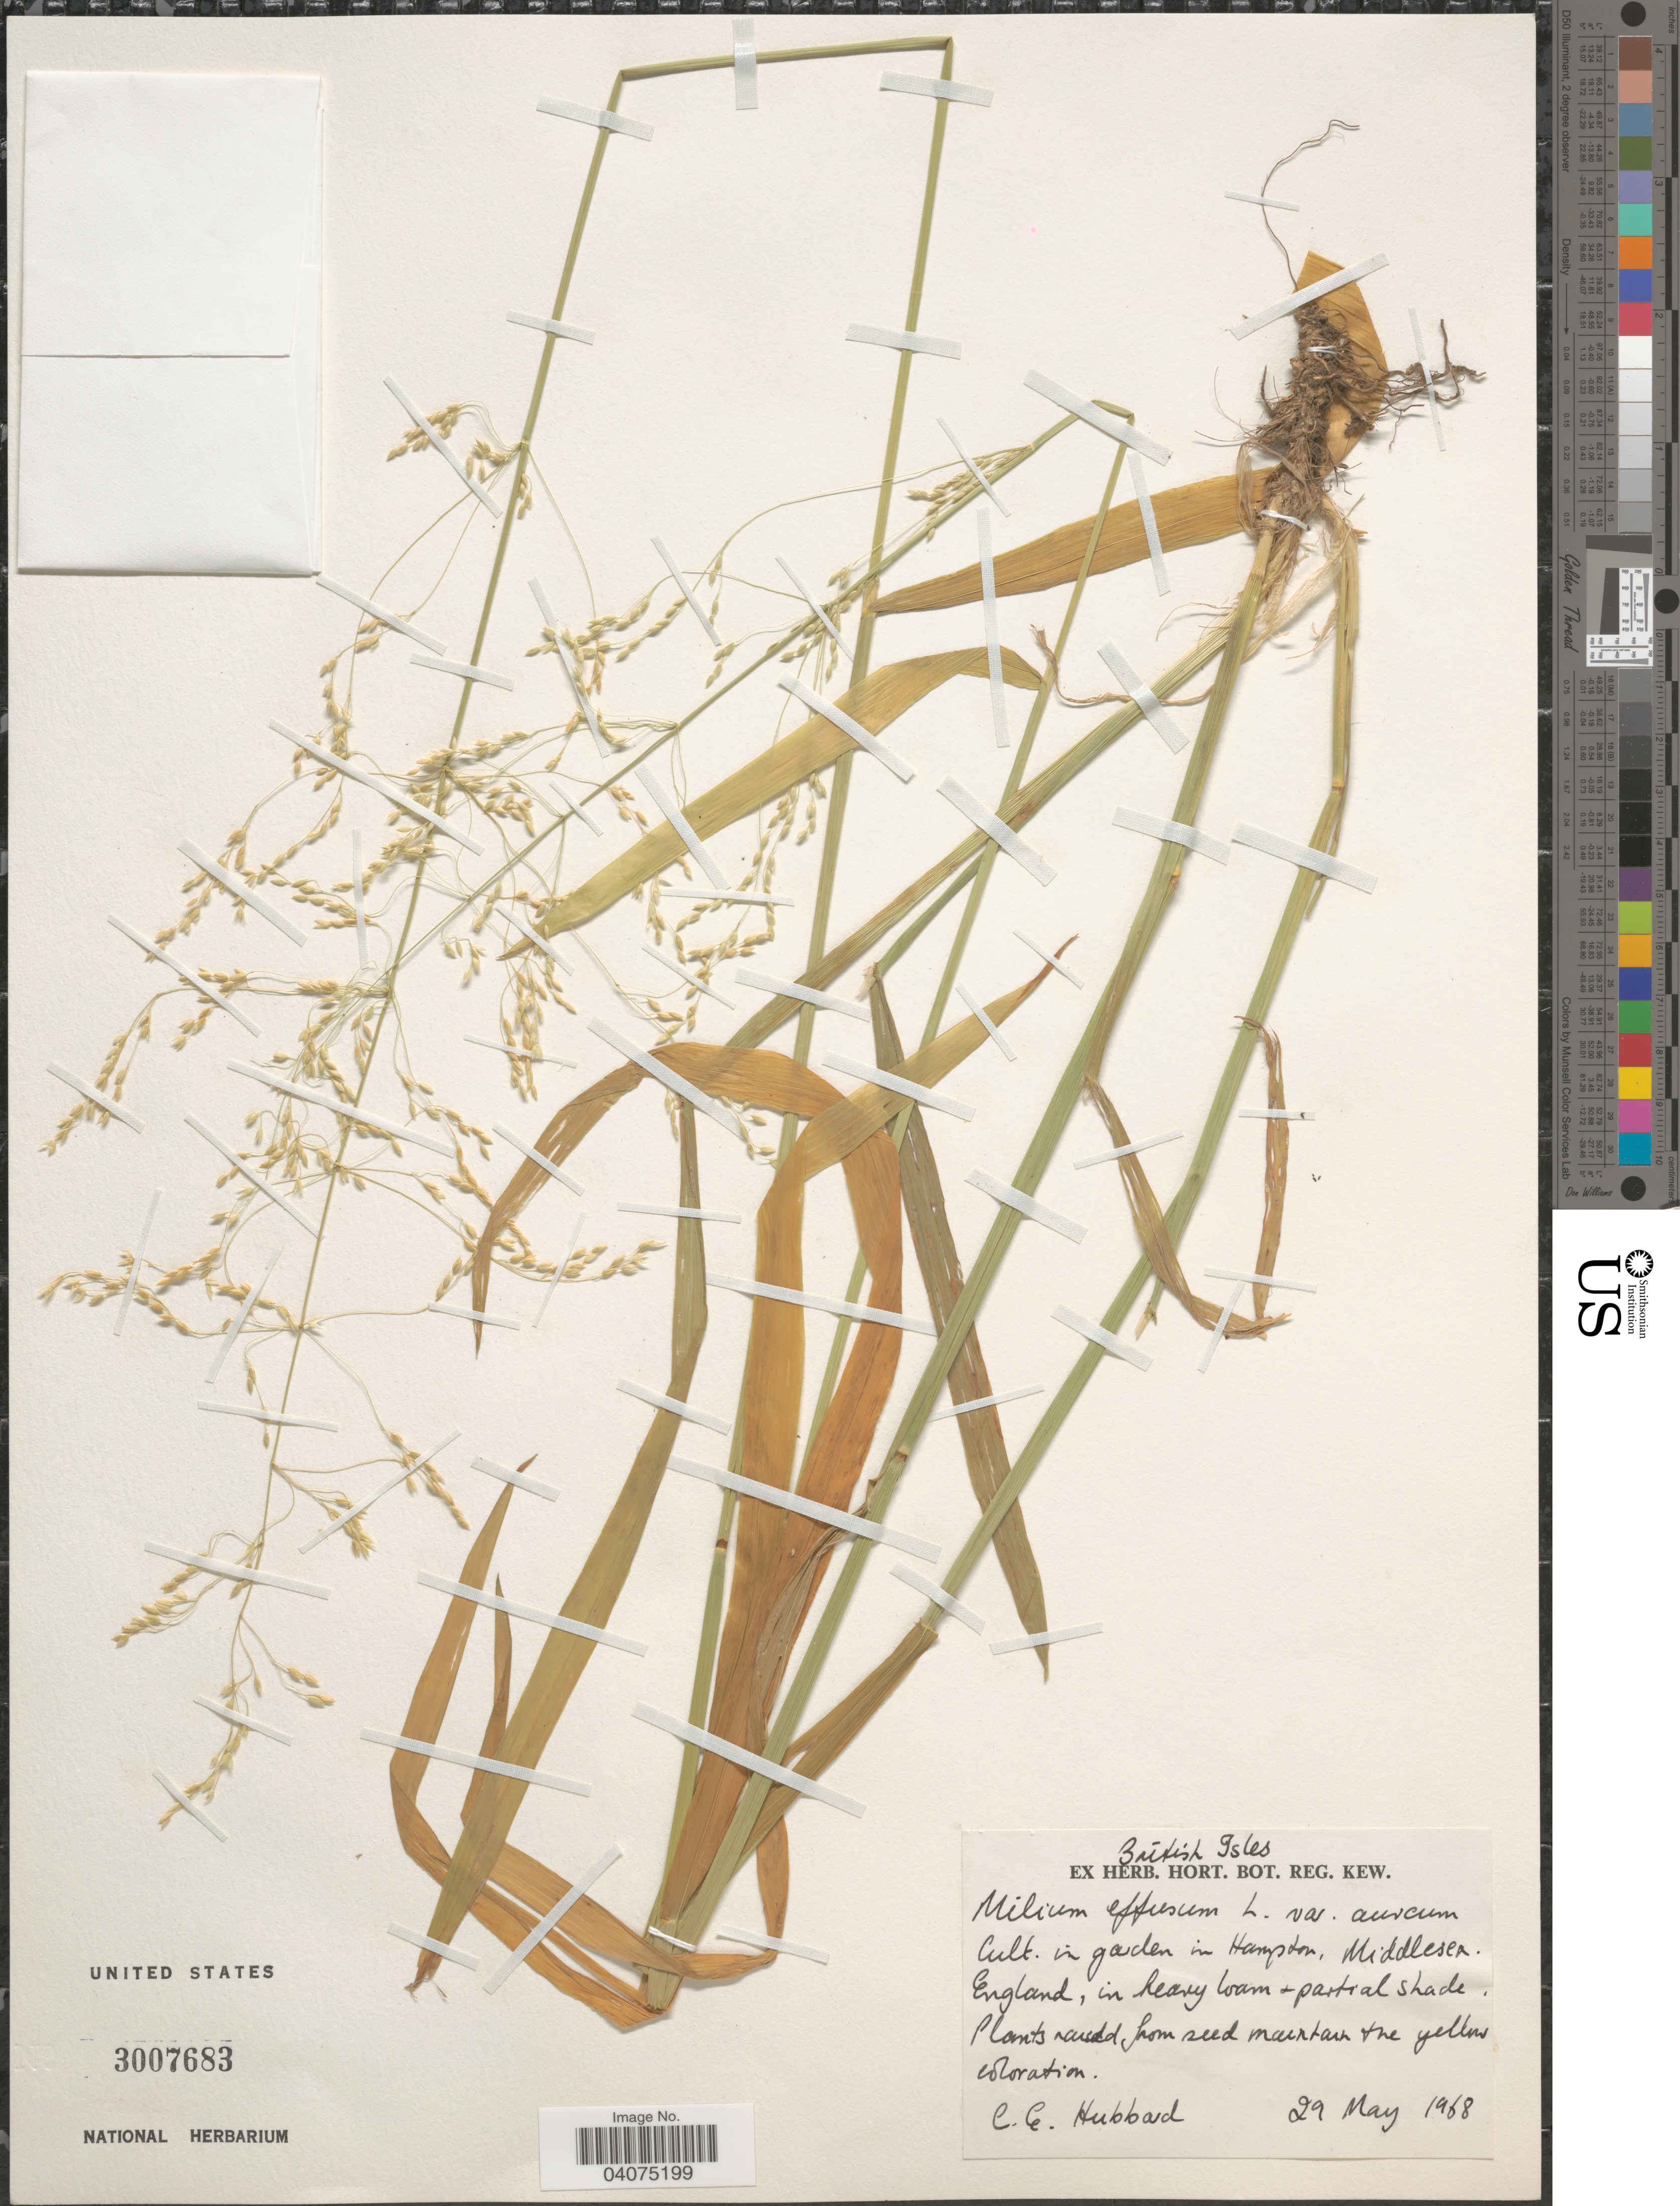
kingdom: Plantae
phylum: Tracheophyta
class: Liliopsida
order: Poales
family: Poaceae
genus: Milium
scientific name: Milium effusum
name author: L.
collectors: C. E. Hubbard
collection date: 1968-05-29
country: United Kingdom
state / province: England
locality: British Isles. Cult. in garden in Hampston, Middlesex. England.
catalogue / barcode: US 3007683